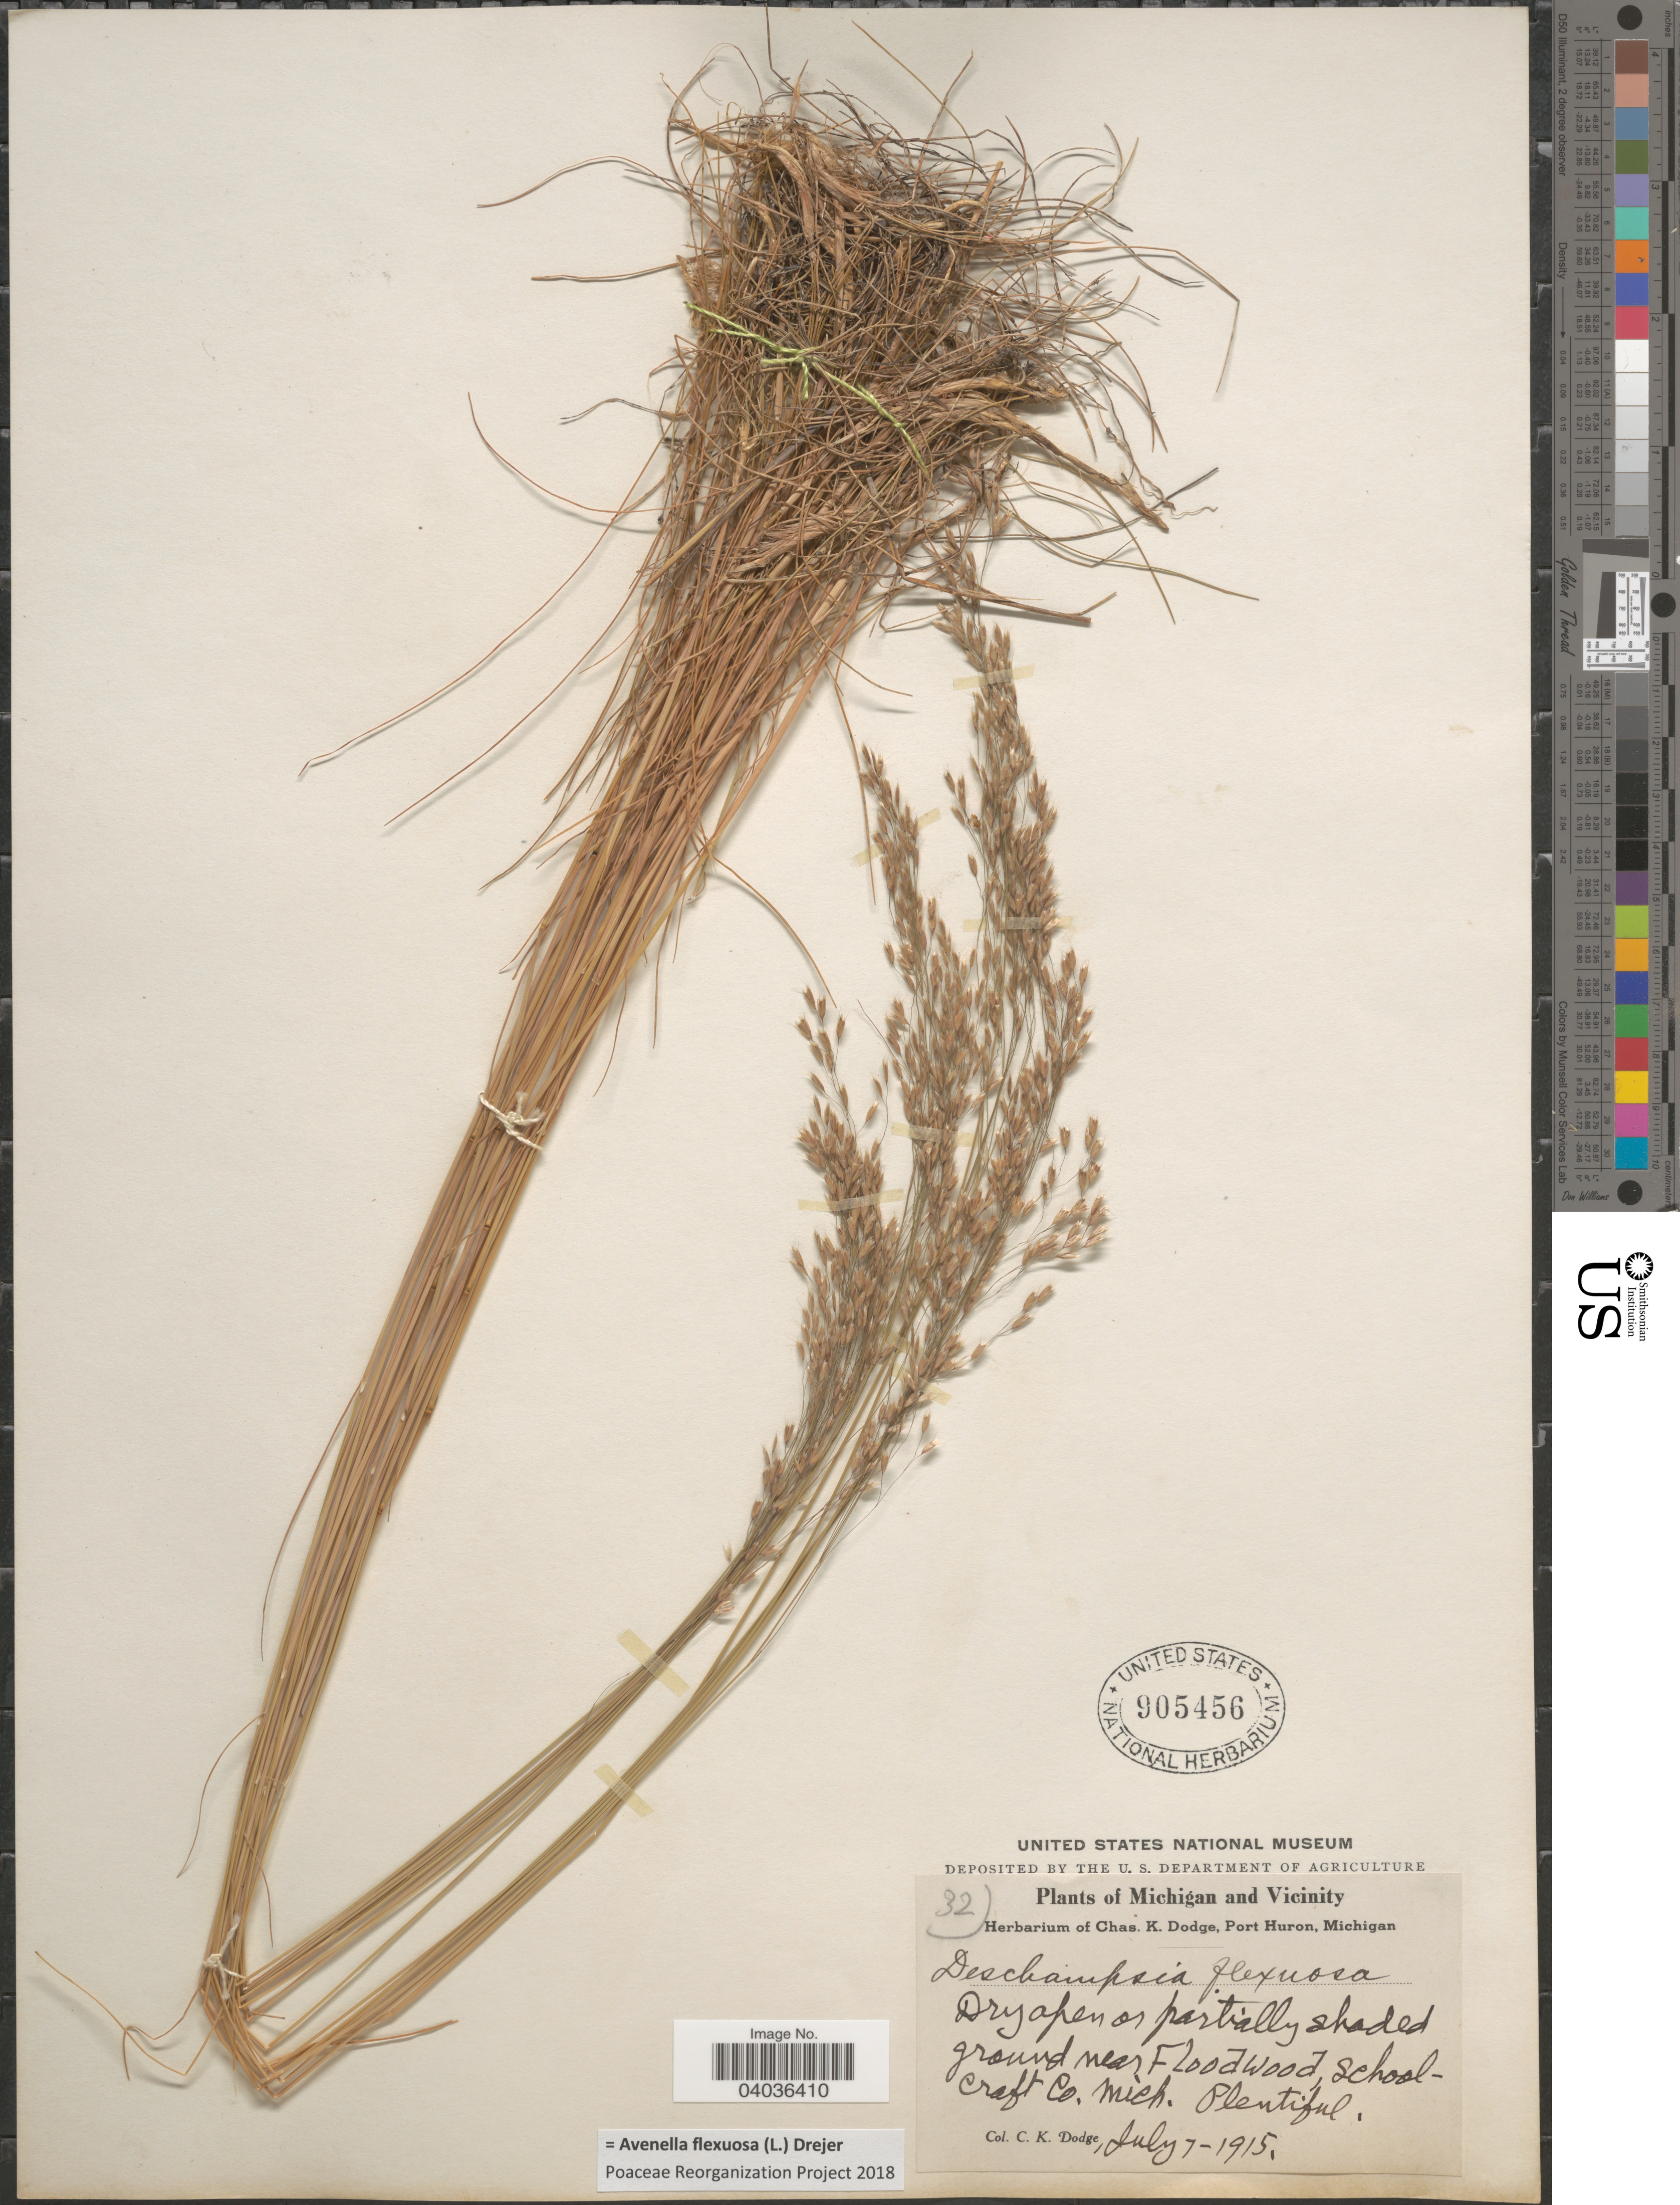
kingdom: Plantae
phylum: Tracheophyta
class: Liliopsida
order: Poales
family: Poaceae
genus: Avenella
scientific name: Avenella flexuosa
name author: (L.) Drejer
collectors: C. K. Dodge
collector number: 32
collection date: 1915-07-07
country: United States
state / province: Michigan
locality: Michigan and Vicinity. Near Floodwood, Schoolcraft Co.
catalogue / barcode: US 905456